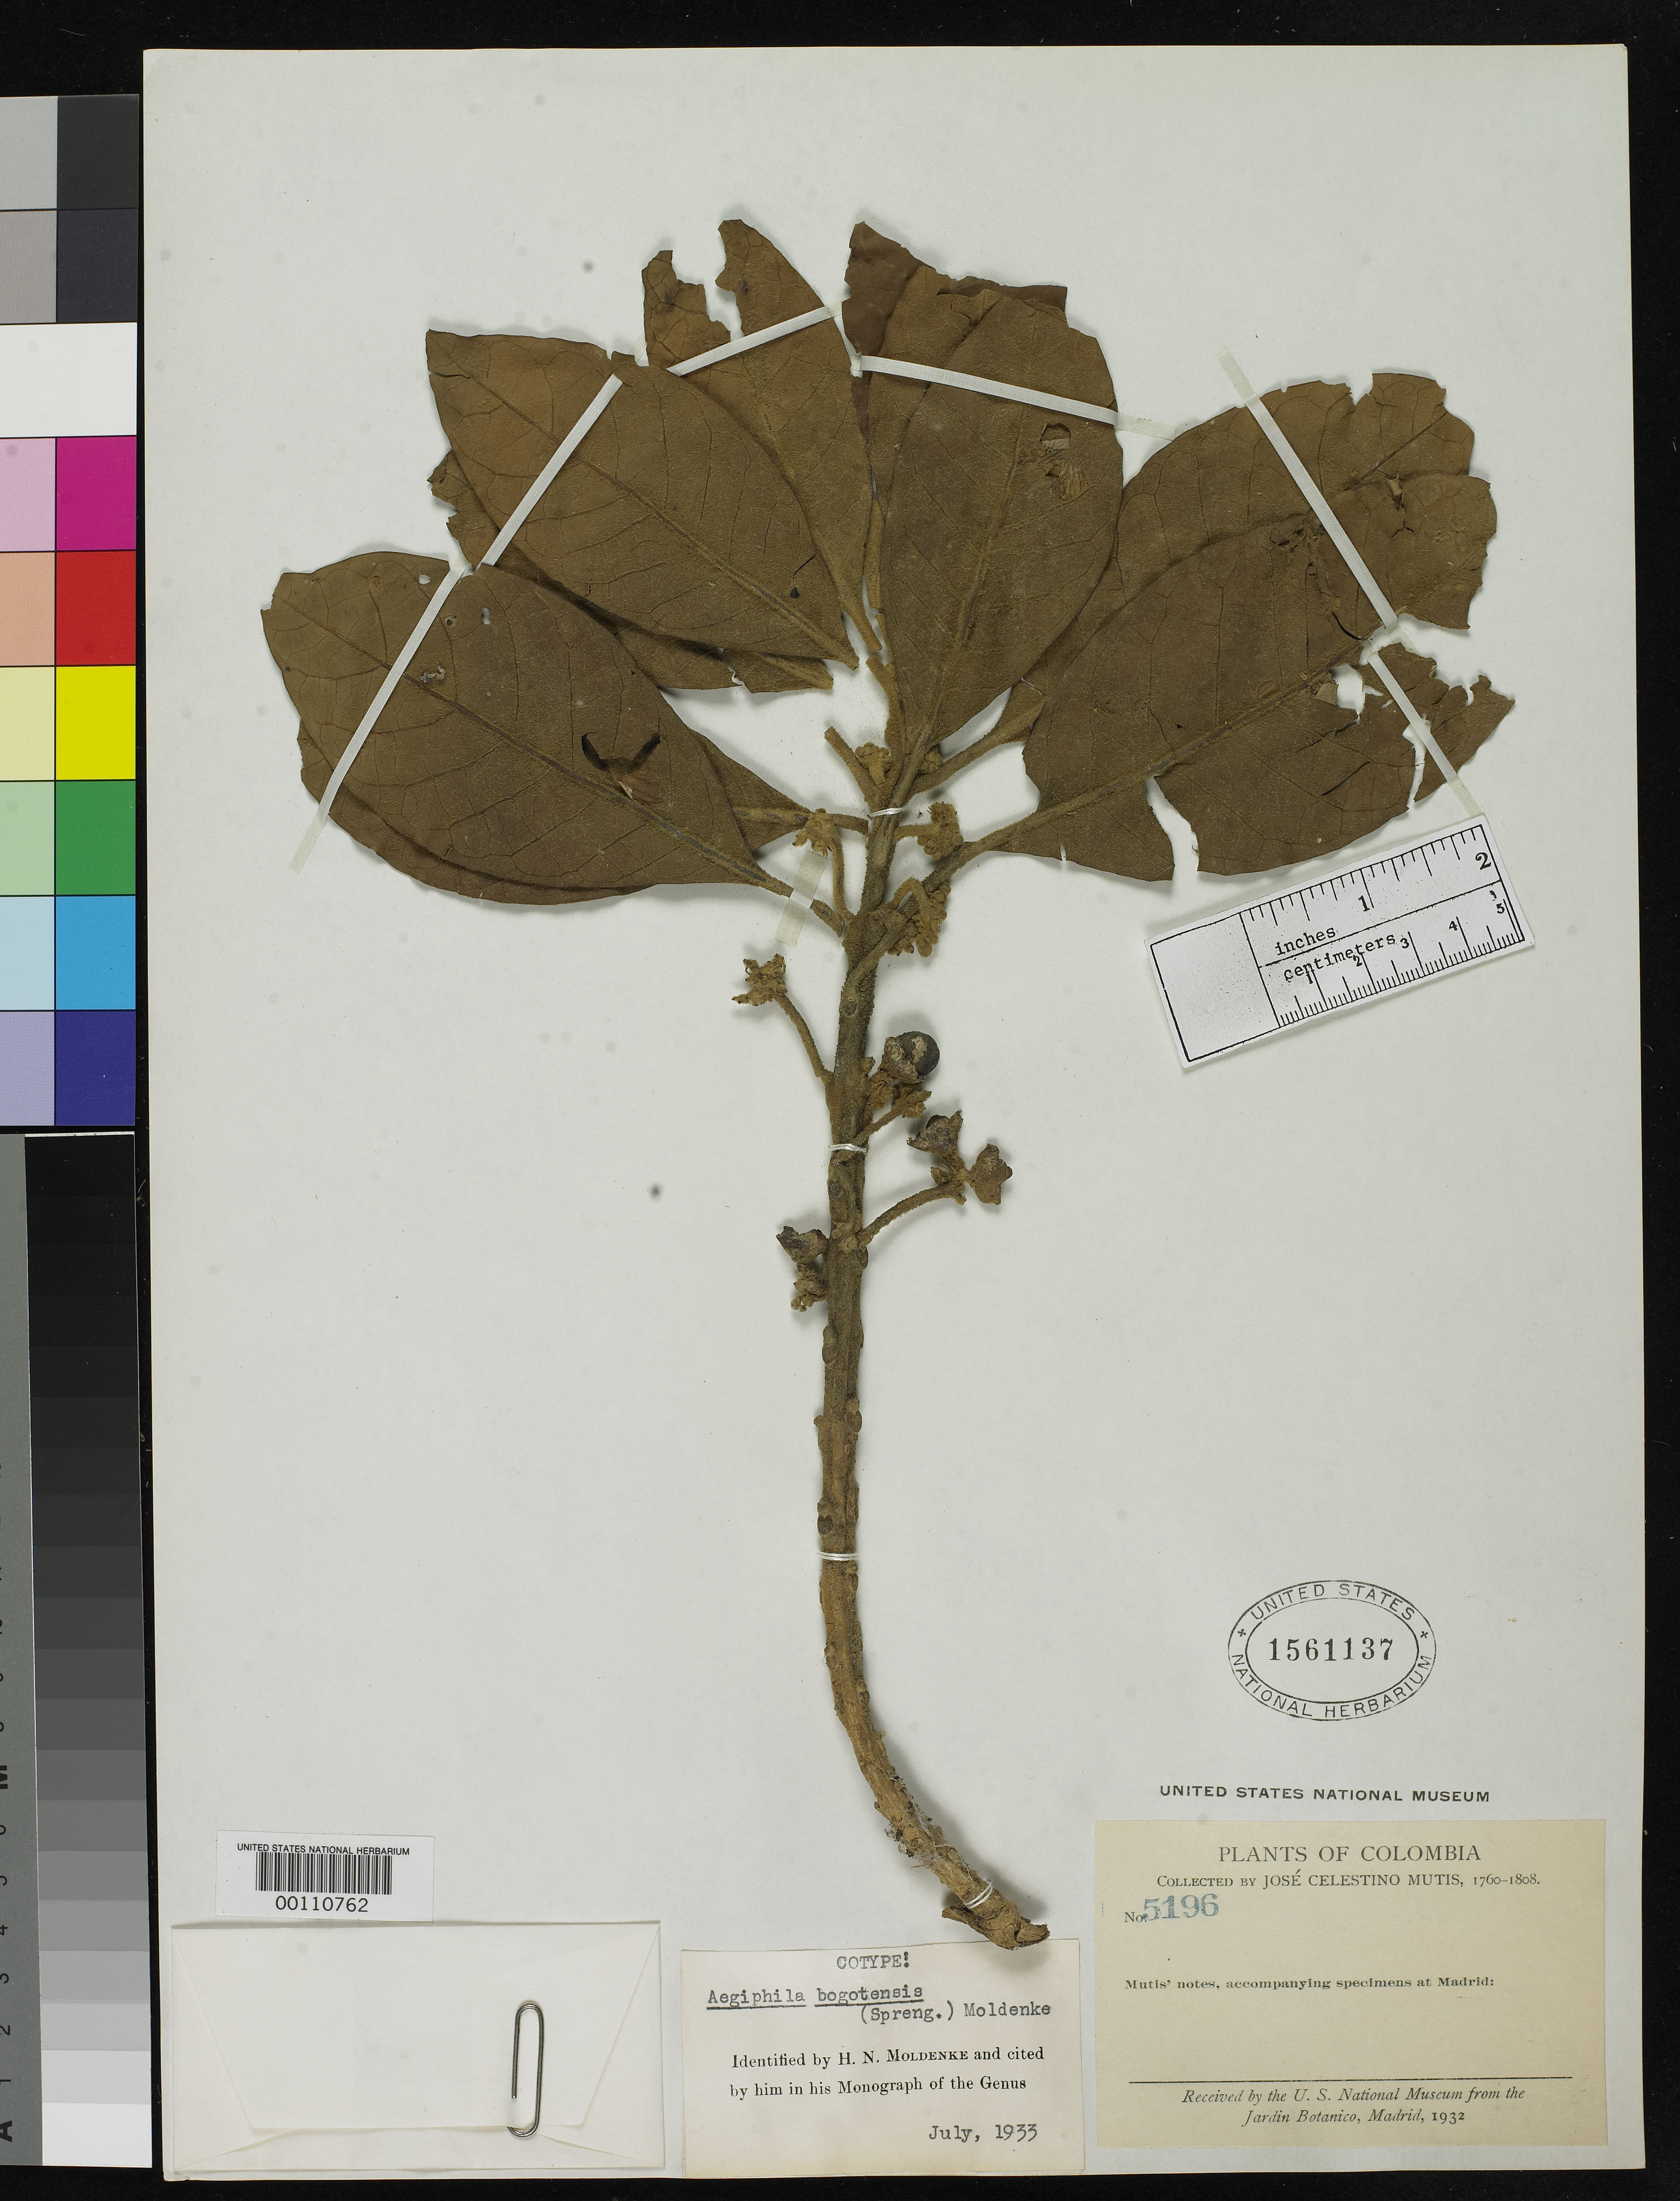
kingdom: Plantae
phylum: Tracheophyta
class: Magnoliopsida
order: Boraginales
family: Ehretiaceae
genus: Ehretia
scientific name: Ehretia tomentosa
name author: Kunth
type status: Type Collection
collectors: J. C. B. Mutis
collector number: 5196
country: Colombia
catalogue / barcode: US 1561137